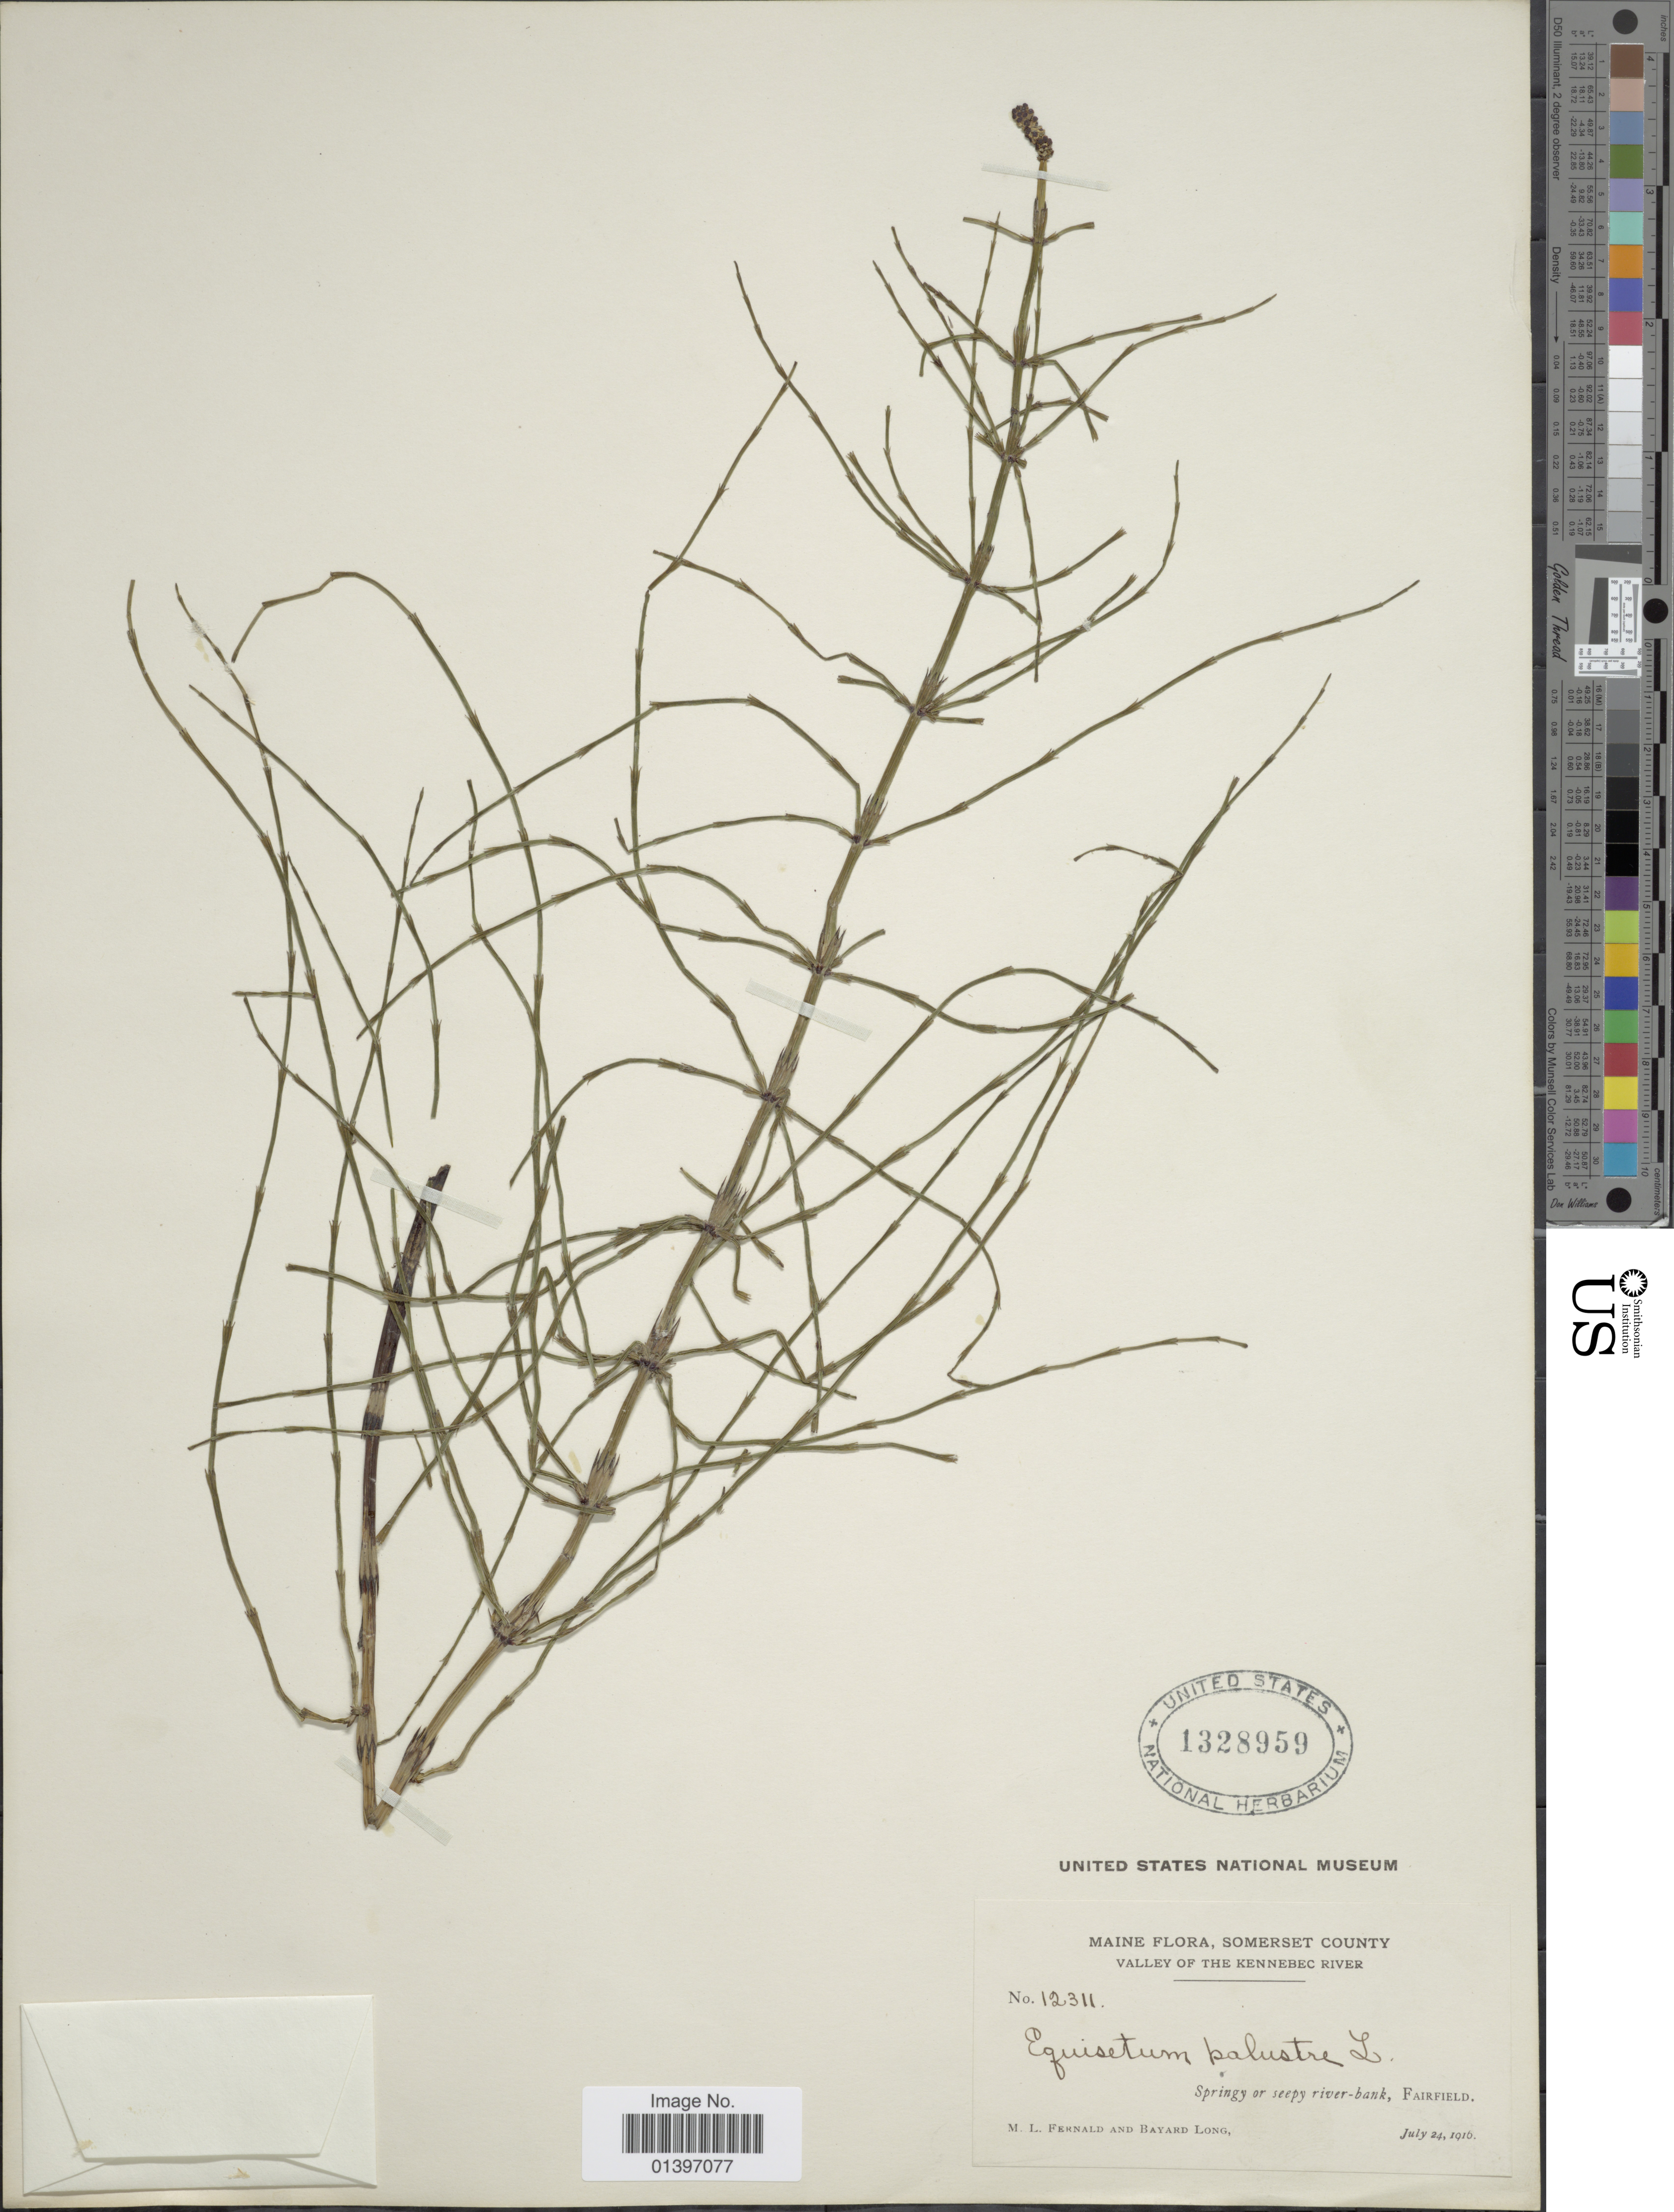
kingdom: Plantae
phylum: Tracheophyta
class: Polypodiopsida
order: Equisetales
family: Equisetaceae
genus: Equisetum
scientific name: Equisetum palustre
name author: L.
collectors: M. L. Fernald & B. Long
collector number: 12311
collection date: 1916-07-24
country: United States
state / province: Maine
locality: Somerset County, Valley of the Kennebec river, springy or seepy river-bank, Fairfield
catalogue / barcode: US 1328959